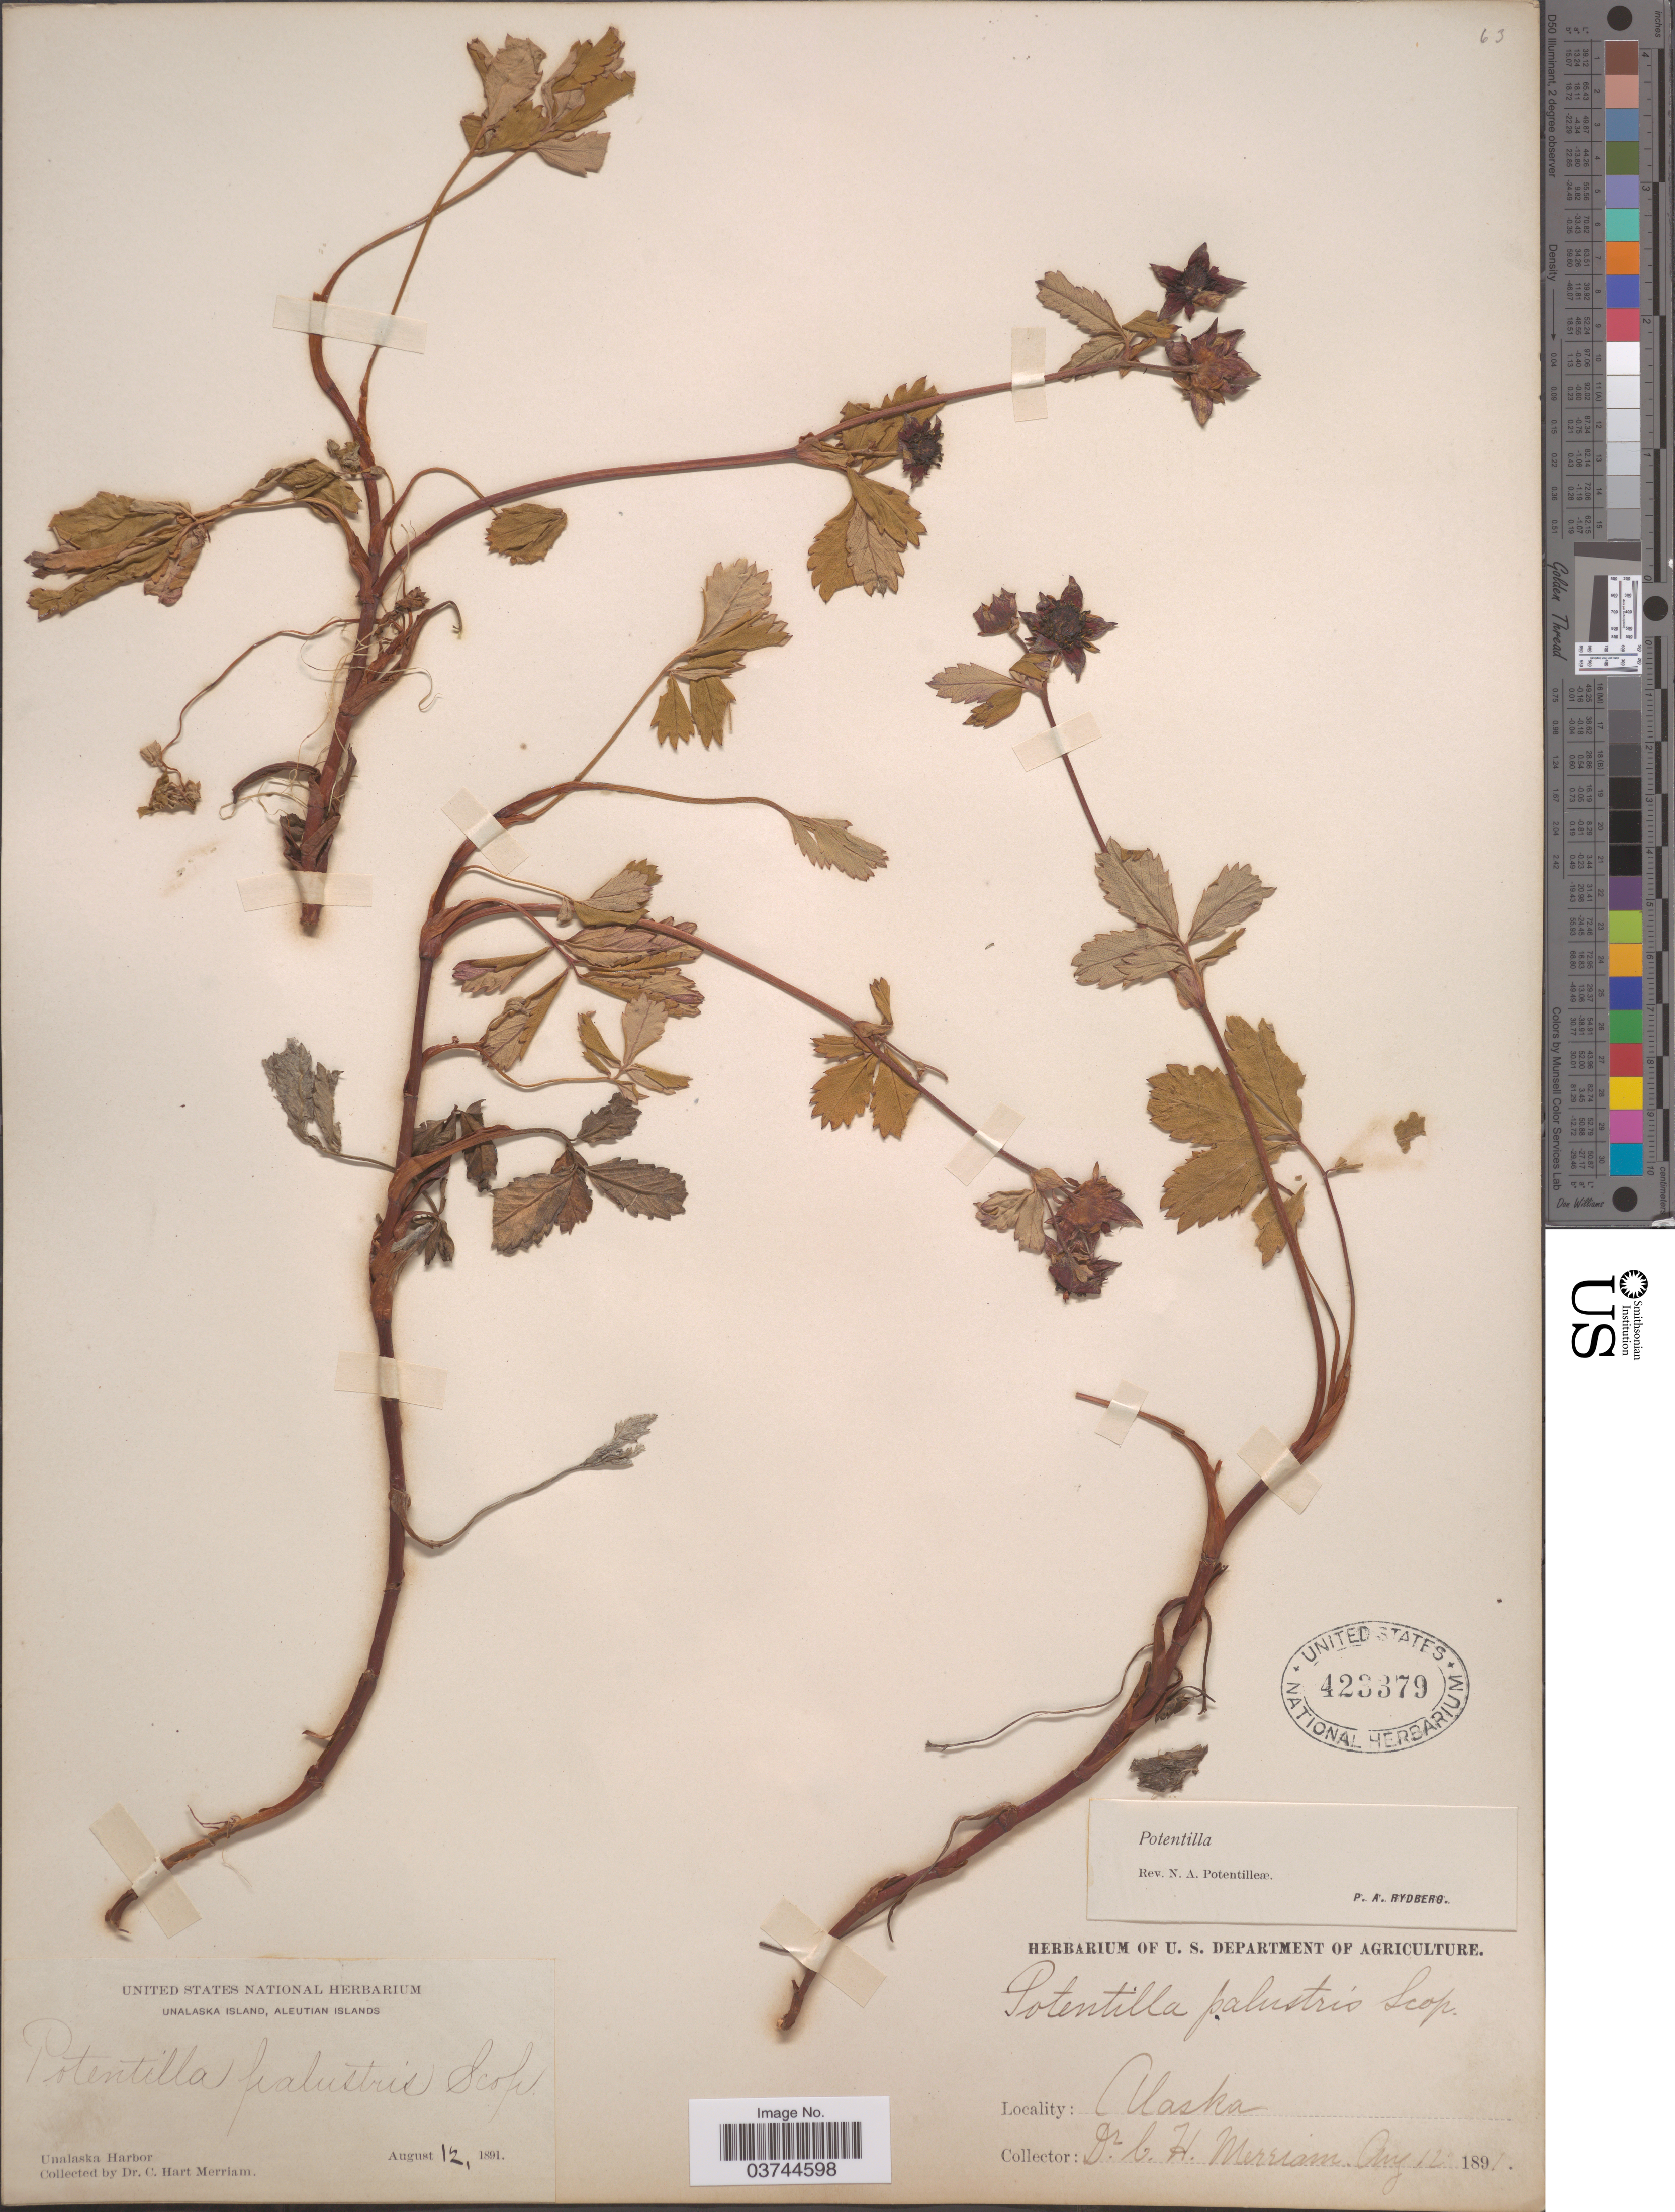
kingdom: Plantae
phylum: Tracheophyta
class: Magnoliopsida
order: Rosales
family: Rosaceae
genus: Comarum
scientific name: Comarum palustre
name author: L.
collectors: C. Merriam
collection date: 1891-08-12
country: United States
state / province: Alaska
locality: Unalaska Island, Aleutian Islands. Unalaska Harbor.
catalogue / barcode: US 423379